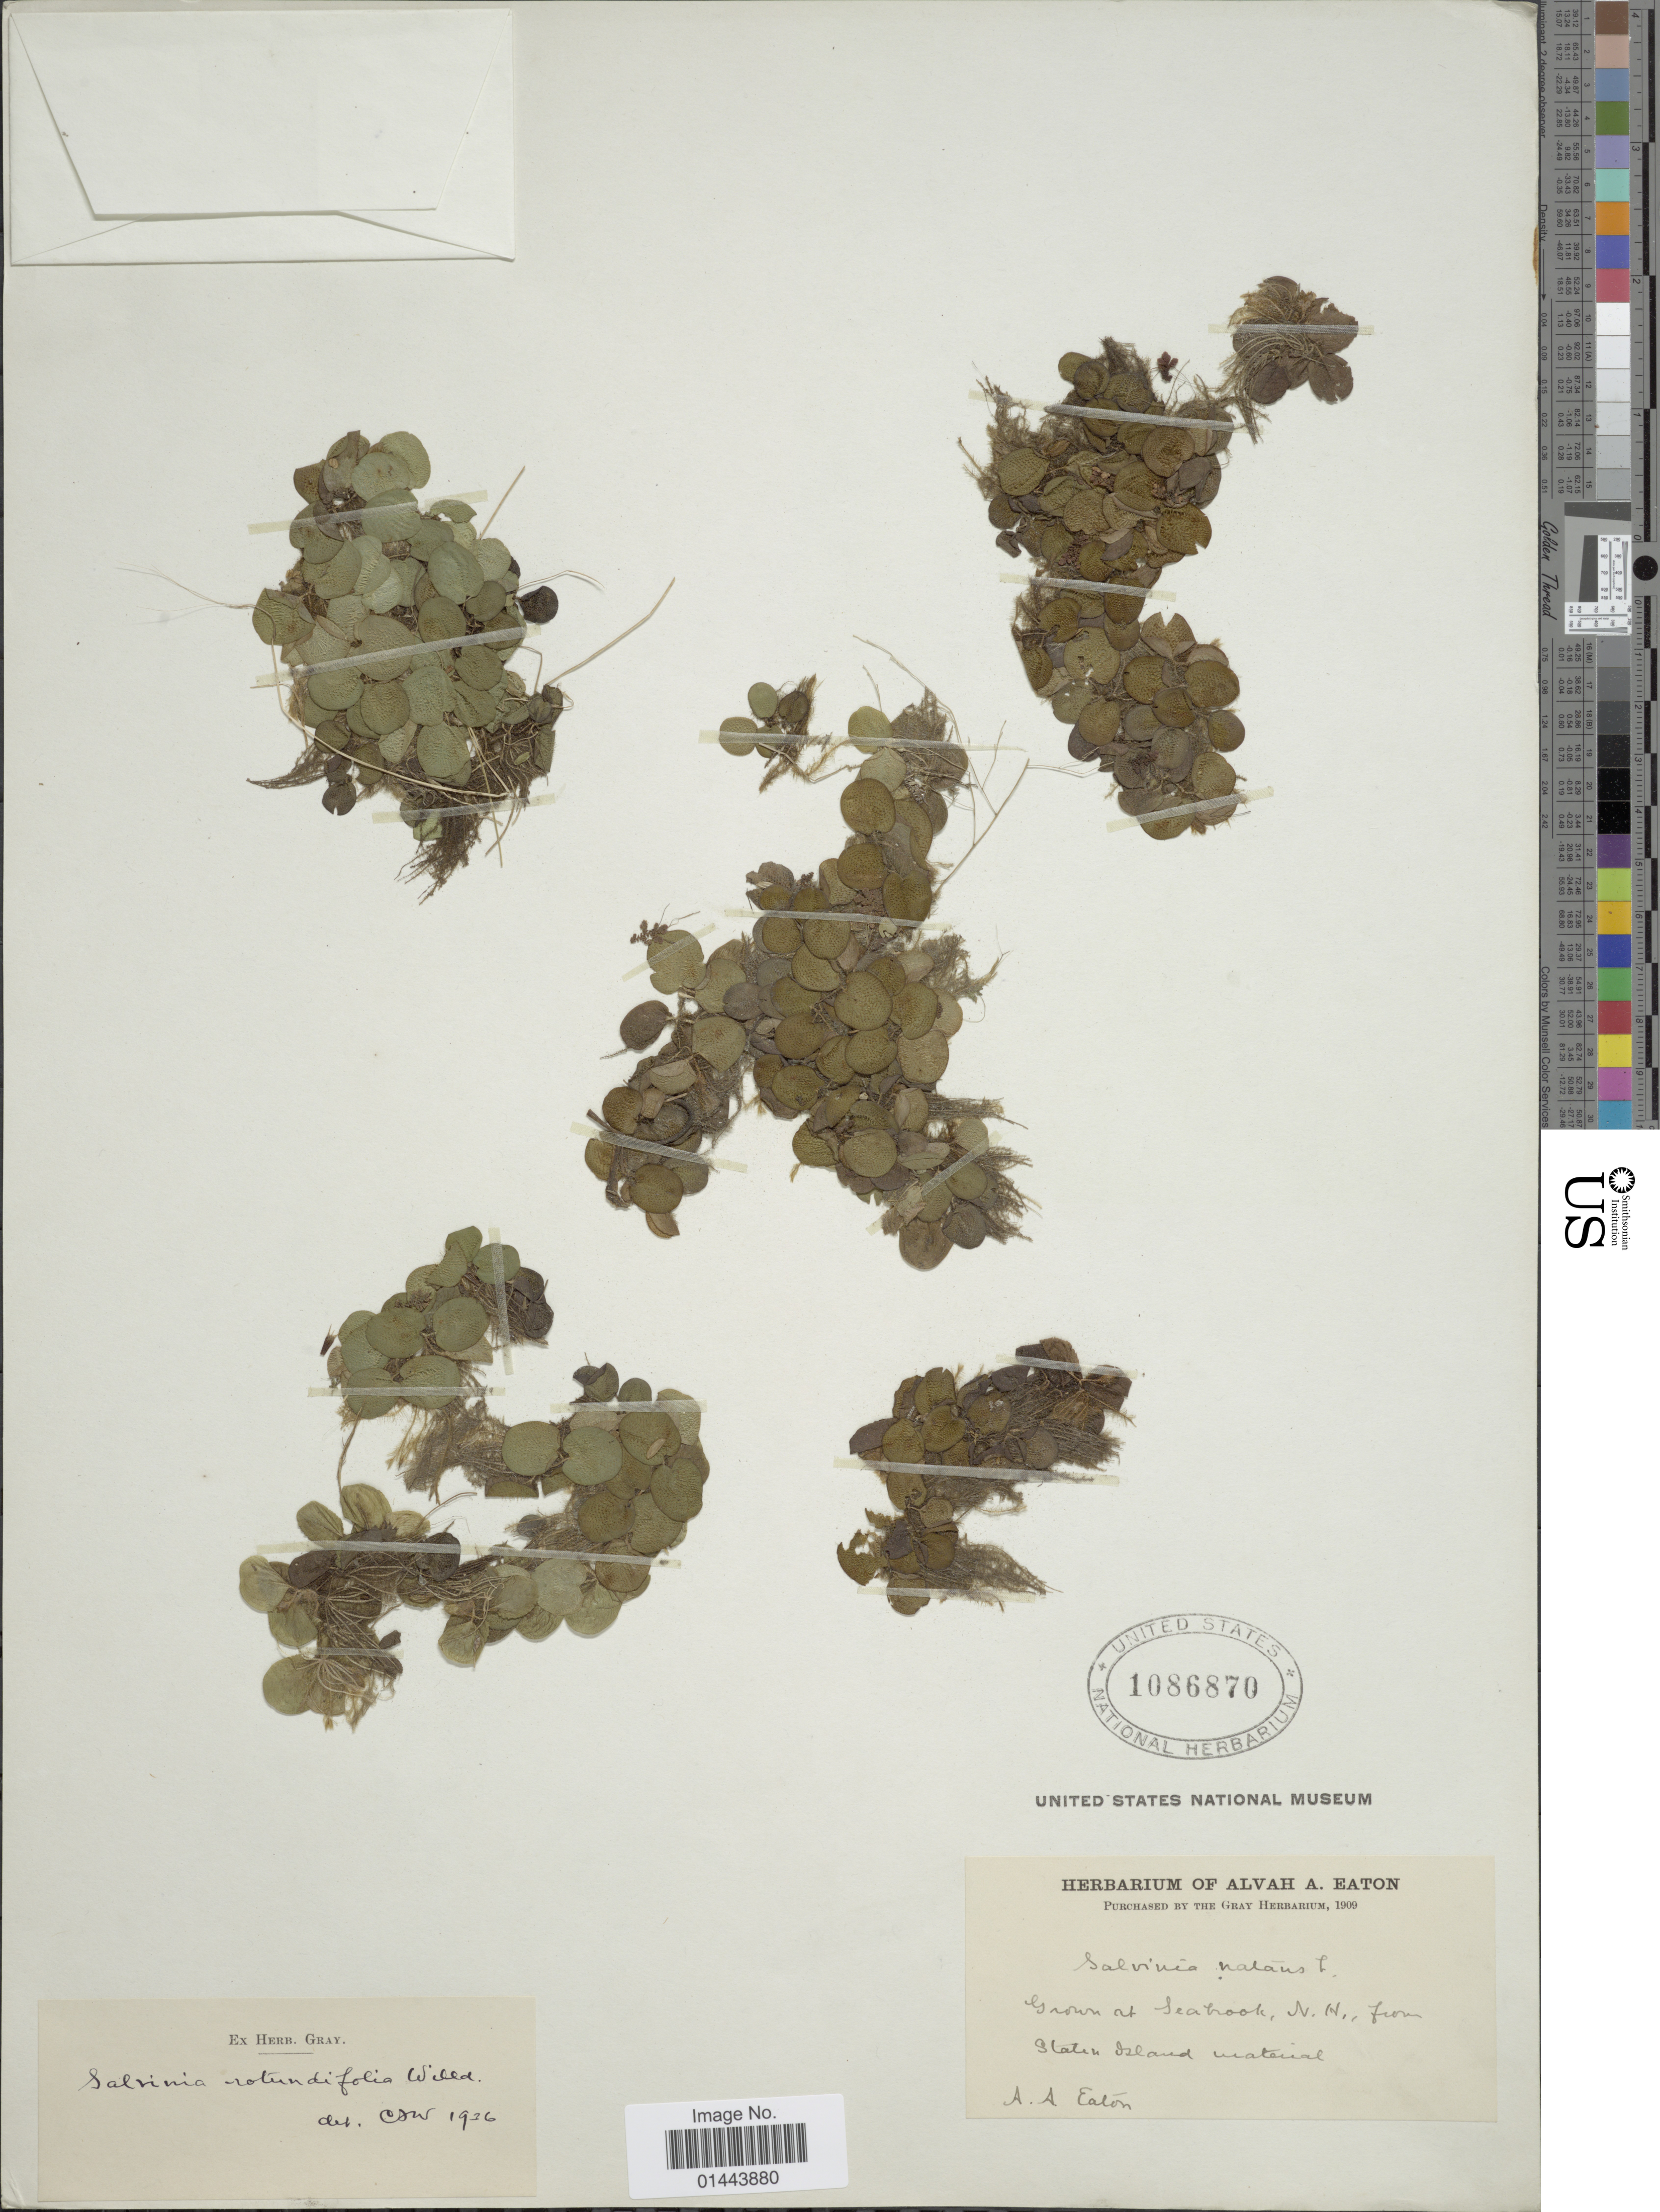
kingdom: Plantae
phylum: Tracheophyta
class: Polypodiopsida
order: Salviniales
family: Salviniaceae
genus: Salvinia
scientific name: Salvinia minima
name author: Baker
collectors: A. A. Eaton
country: United States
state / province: New Hampshire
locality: Grown at Seabrook, from Staten Island material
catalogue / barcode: US 1086870